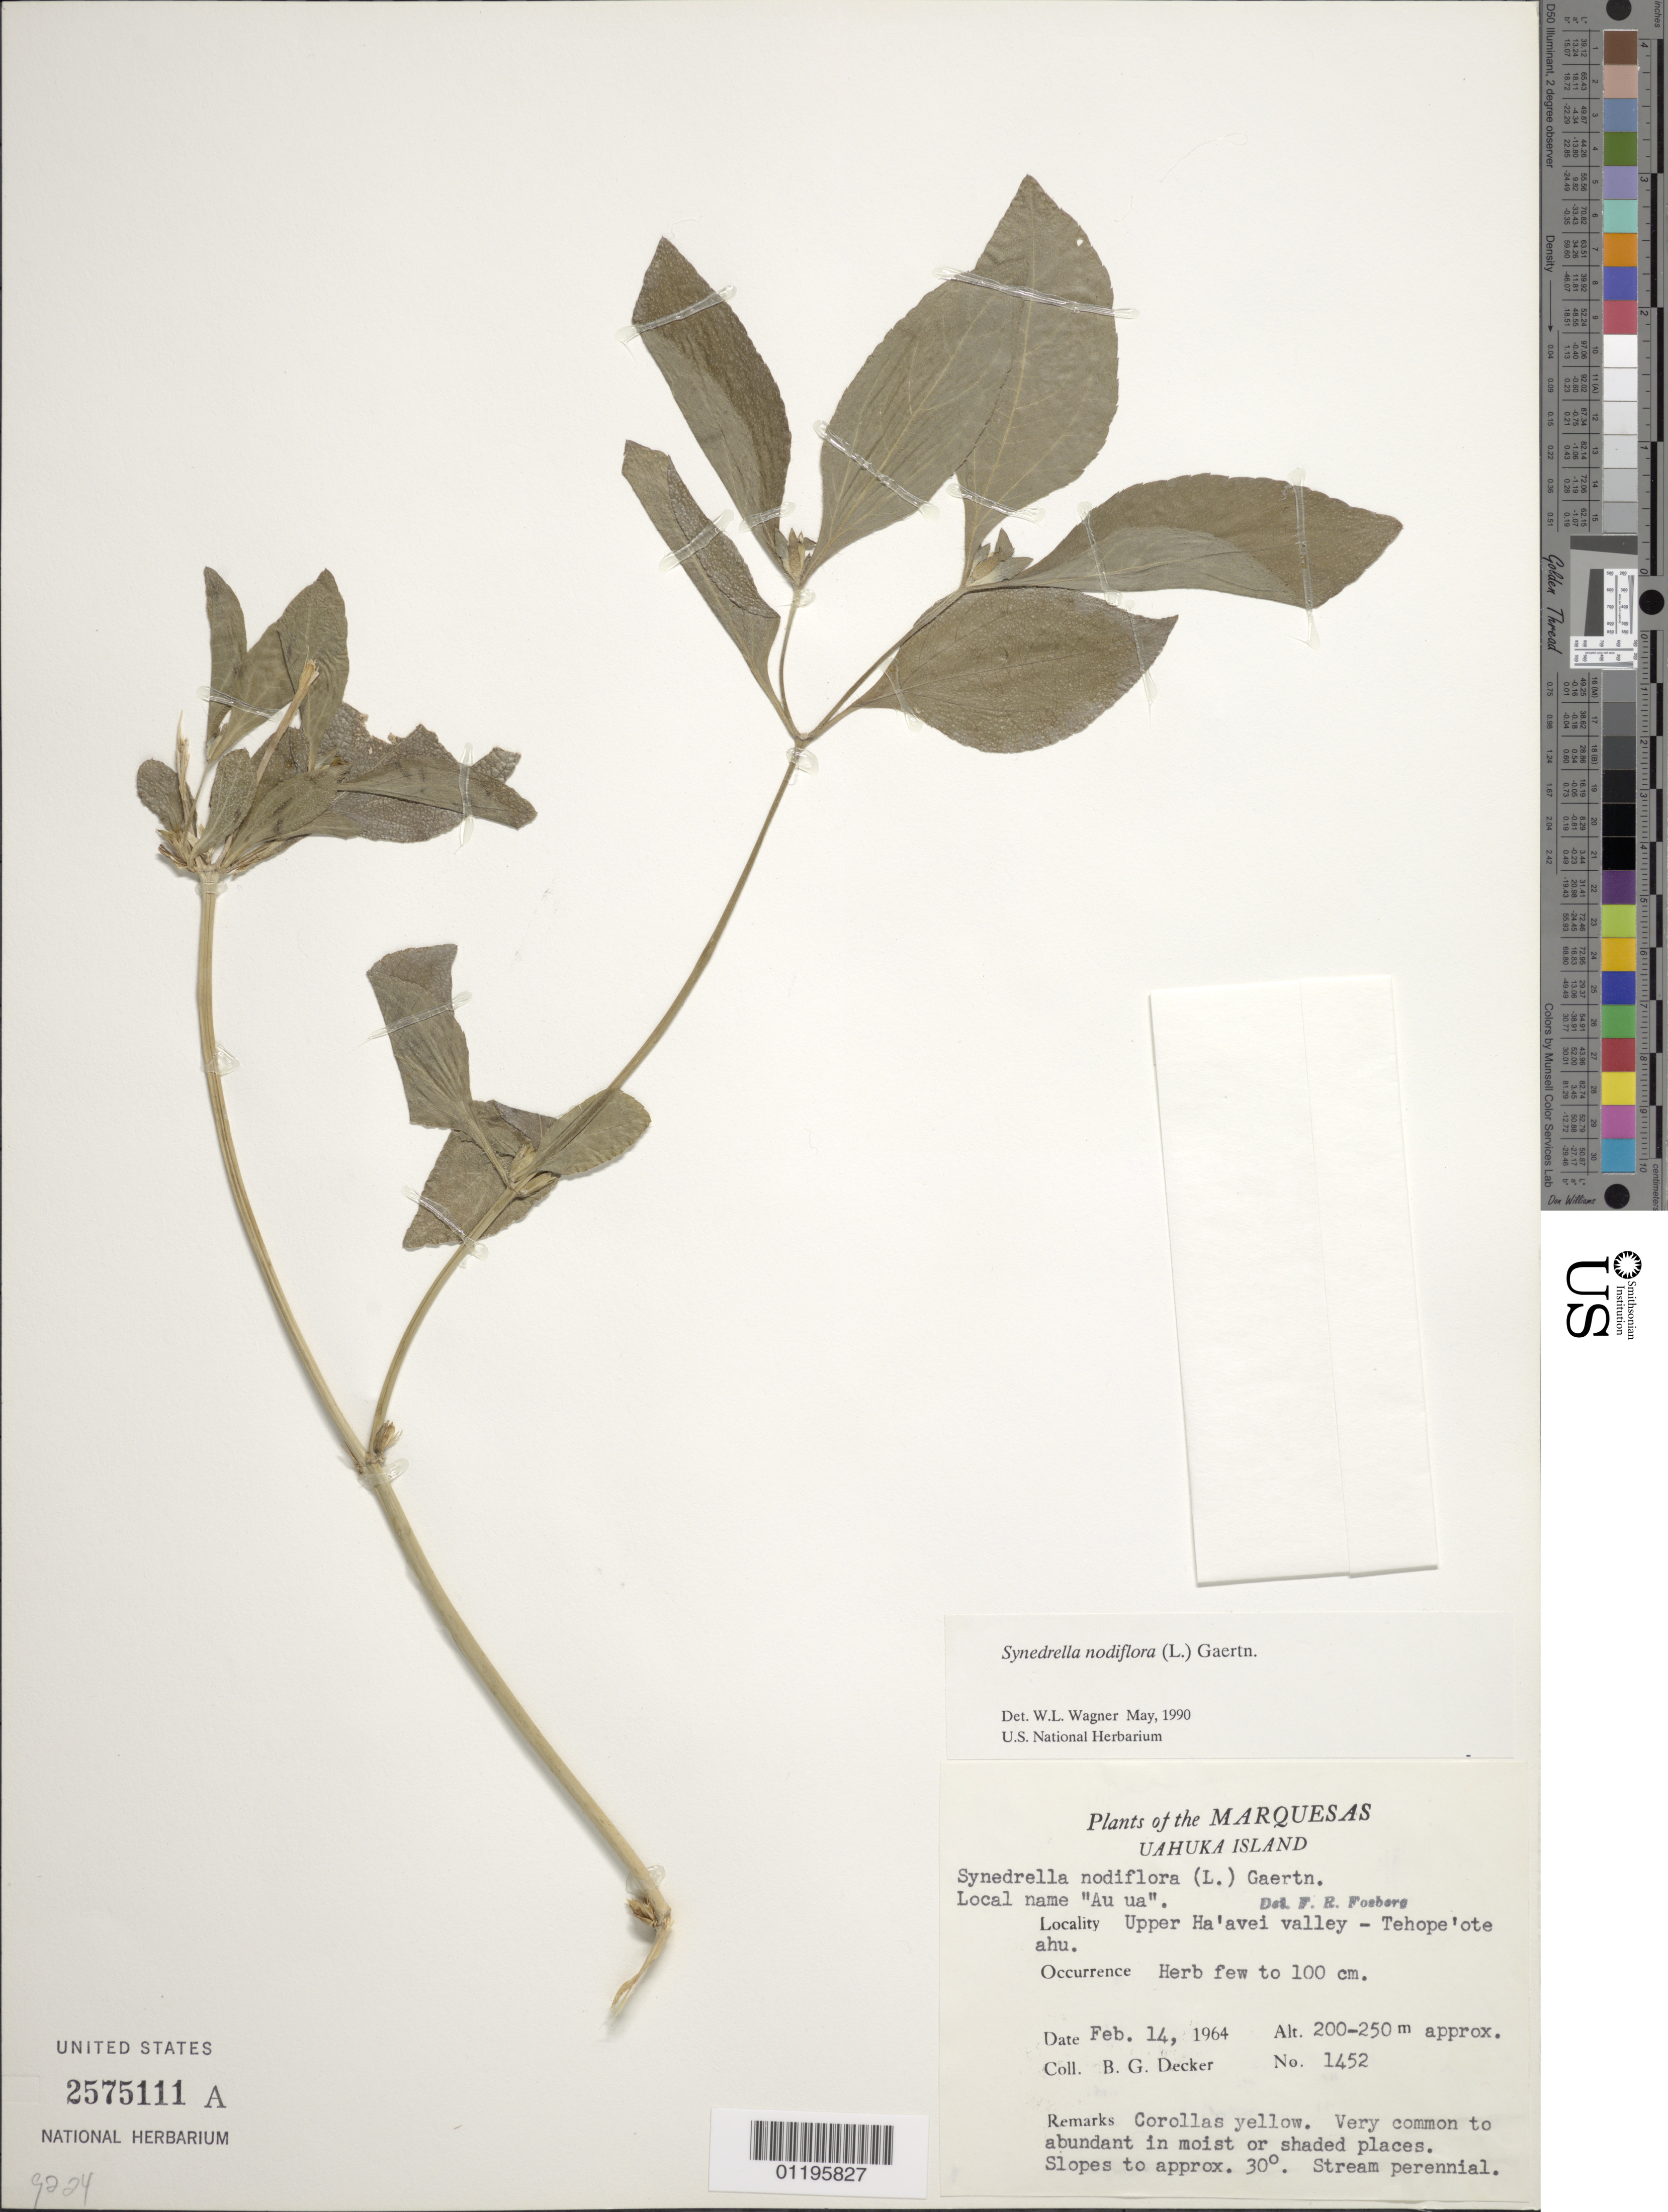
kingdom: Plantae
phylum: Tracheophyta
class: Magnoliopsida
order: Asterales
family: Asteraceae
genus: Synedrella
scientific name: Synedrella nodiflora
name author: (L.) Gaertn.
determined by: Wagner, W. L., (BOT), Smithsonian Institution - National Museum of Natural History (UNITED STATES)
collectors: B. G. Decker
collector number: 1452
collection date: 1964-02-14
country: French Polynesia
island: Ua Huka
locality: Upper Ha'avei Valley, Tehope'ote ahu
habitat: Moist or shaded places; slopes to 30 deg. Stream perennial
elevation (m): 200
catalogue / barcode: US 2575111A